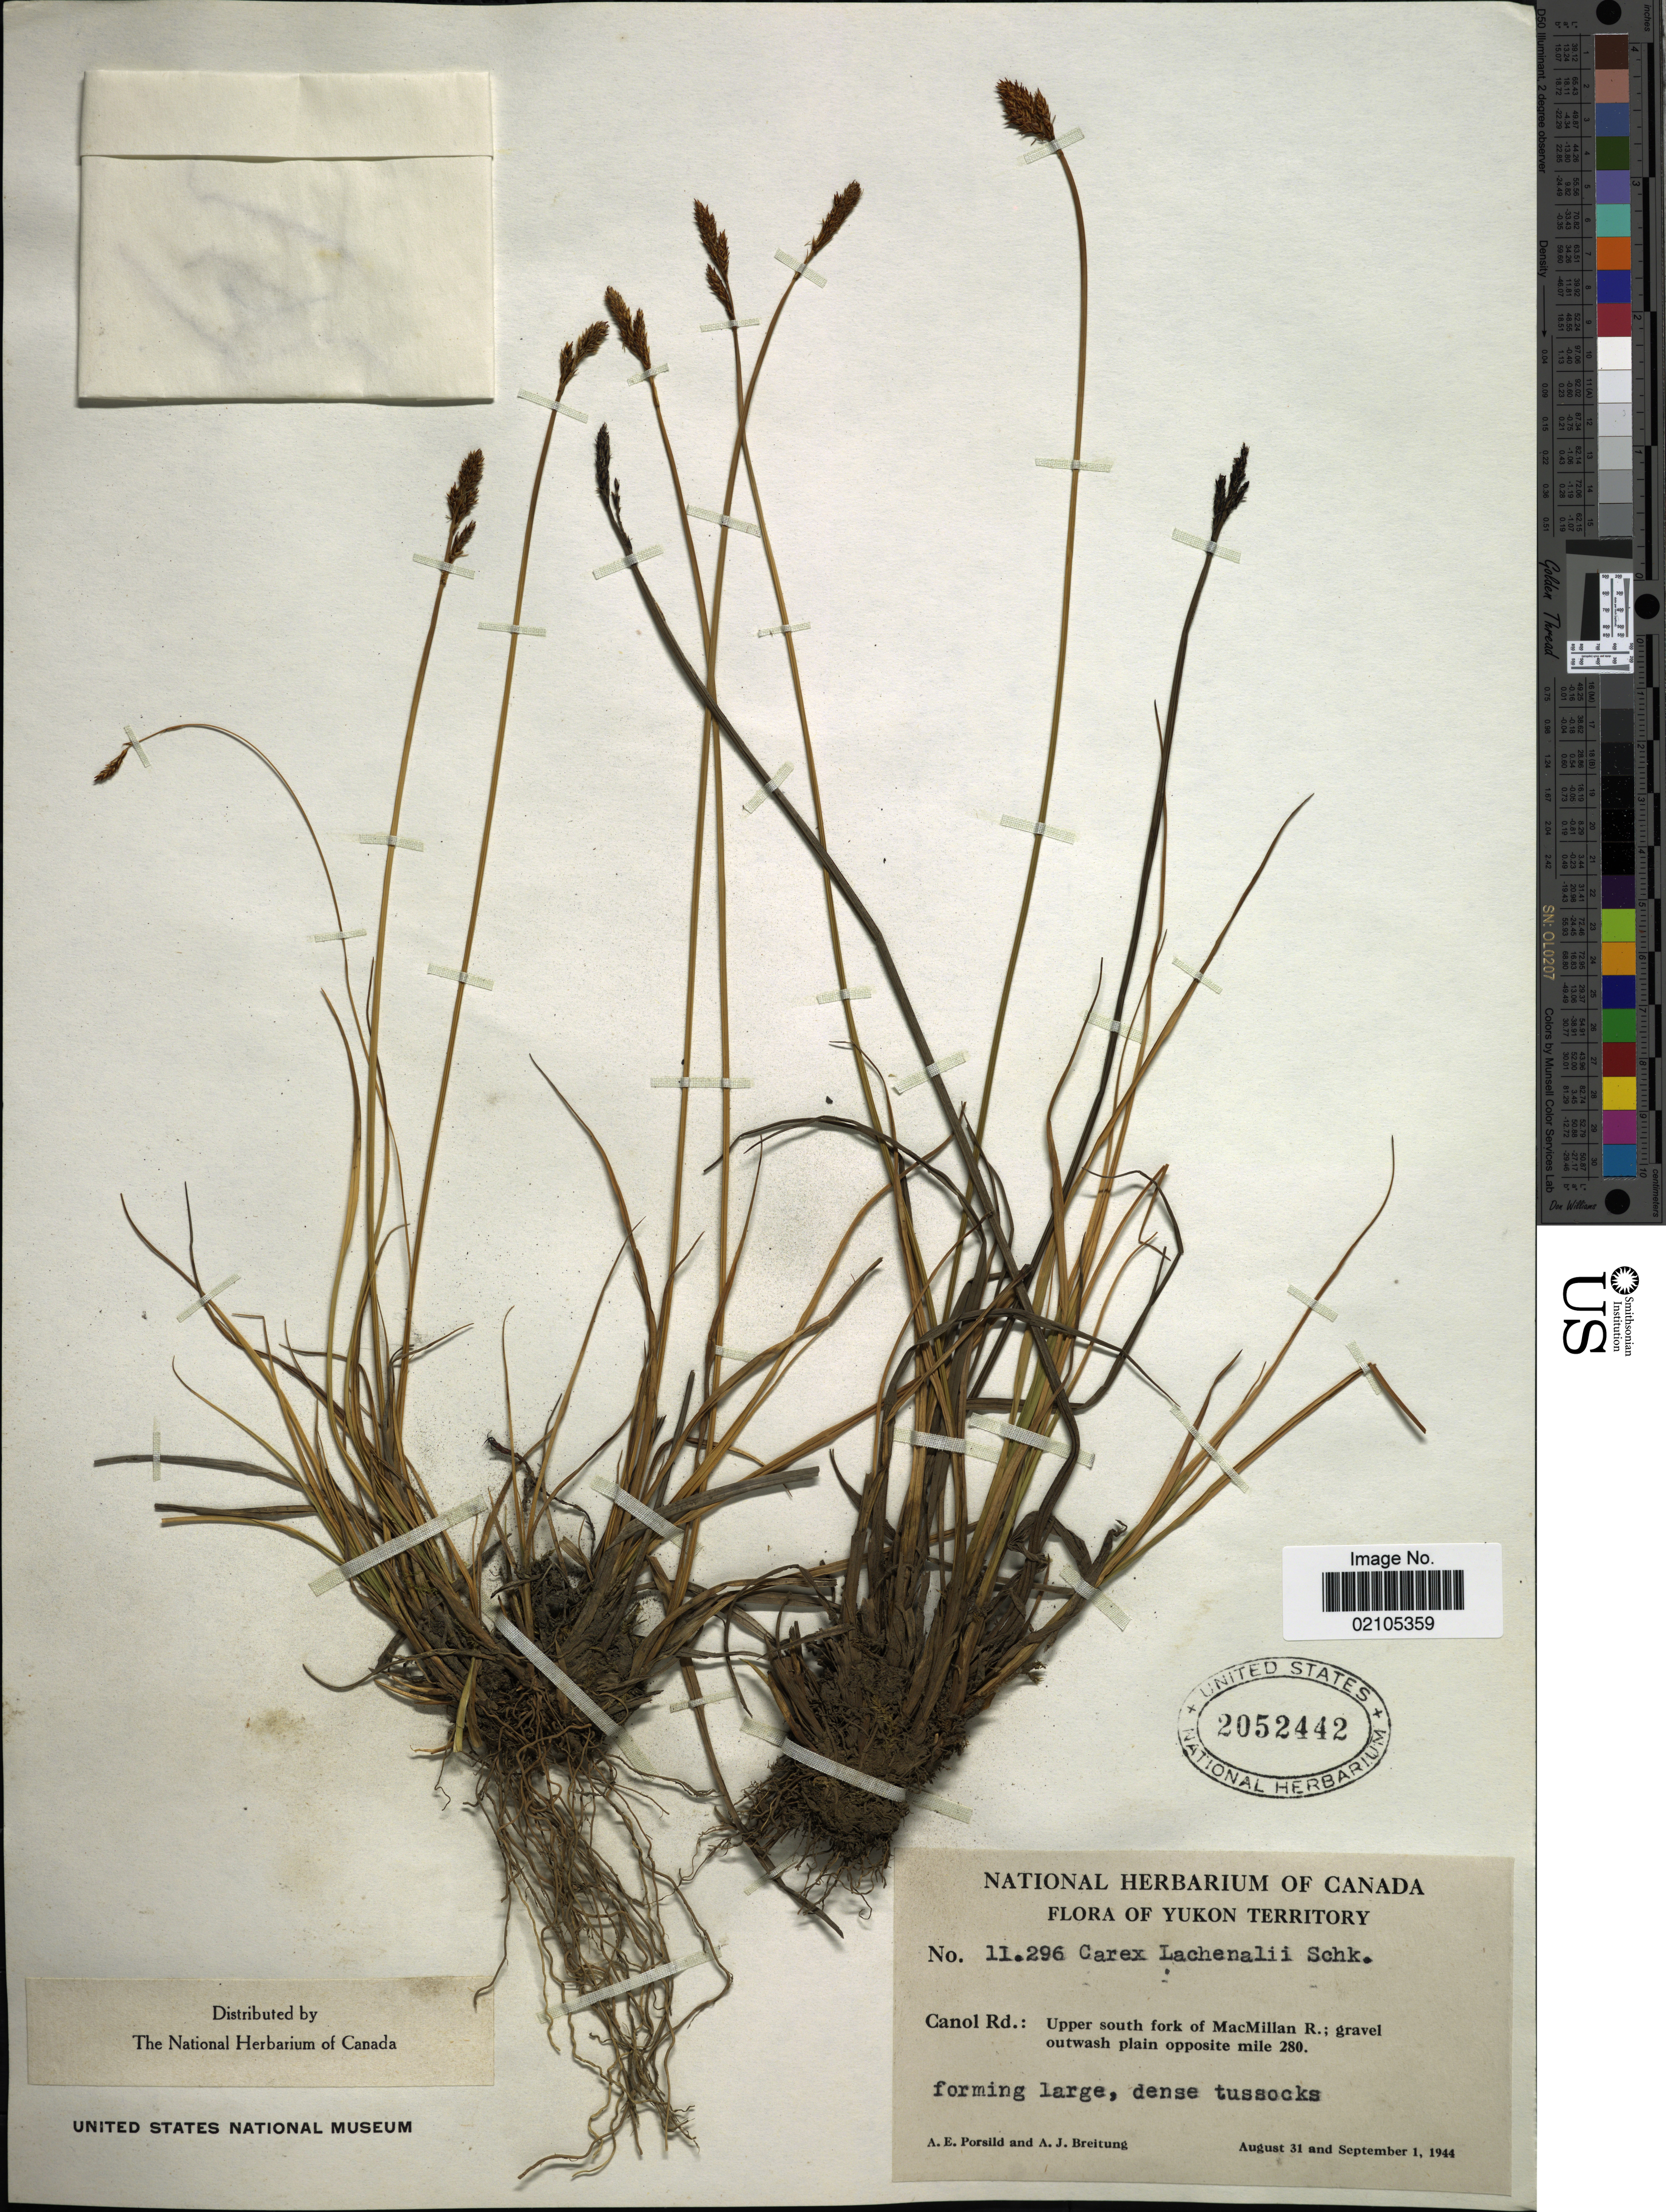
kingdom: Plantae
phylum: Tracheophyta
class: Liliopsida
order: Poales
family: Cyperaceae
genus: Carex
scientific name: Carex lachenalii subsp. lachenalii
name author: Schkuhr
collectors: A. E. Porsild & A. Breitung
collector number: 11296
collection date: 1944-08-31/1944-09-01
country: Canada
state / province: Yukon Territory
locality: Canol Rd.: Upper south fork of MacMillan R.; gravel outwash plain opposite mile 280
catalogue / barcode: US 2052442